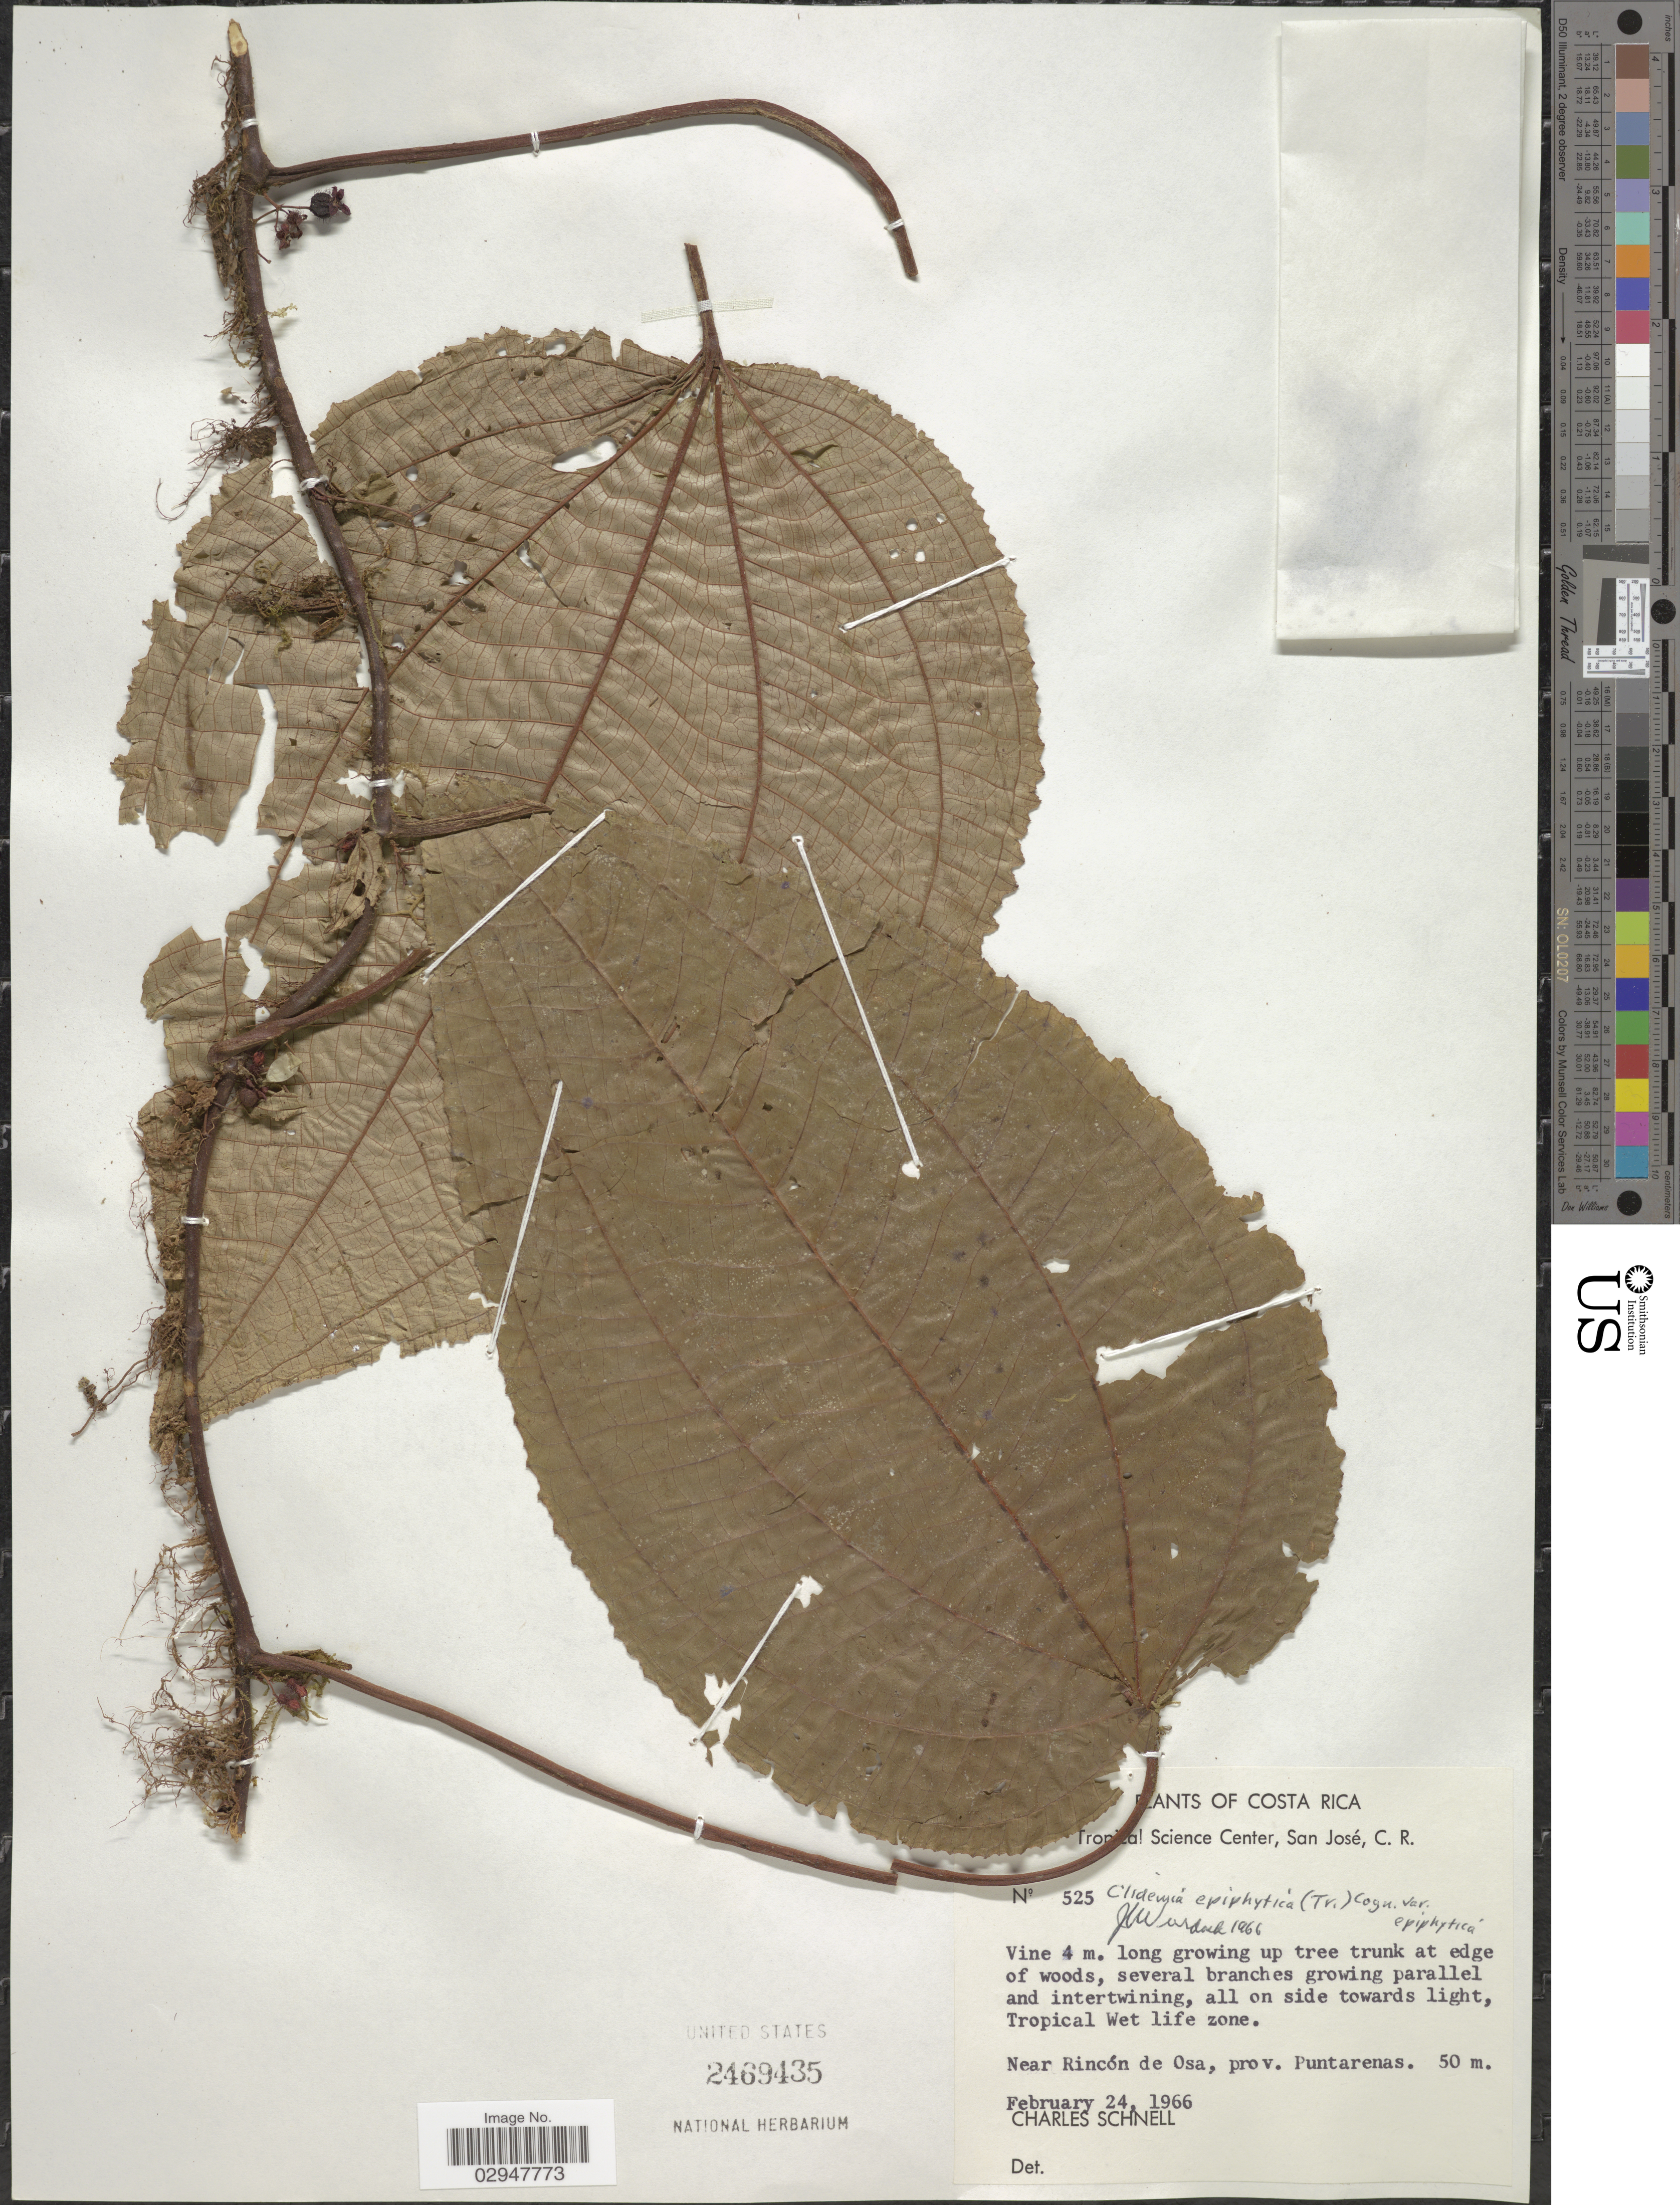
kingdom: Plantae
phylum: Tracheophyta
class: Magnoliopsida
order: Myrtales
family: Melastomataceae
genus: Clidemia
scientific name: Clidemia epiphytica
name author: (Triana) Cogn.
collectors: C. Schnell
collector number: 525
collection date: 1966-02-24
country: Costa Rica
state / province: Puntarenas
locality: Tropical Wet Life Zone, Near Rincón de Osa, prov. Puntarenas.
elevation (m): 50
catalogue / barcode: US 2469435